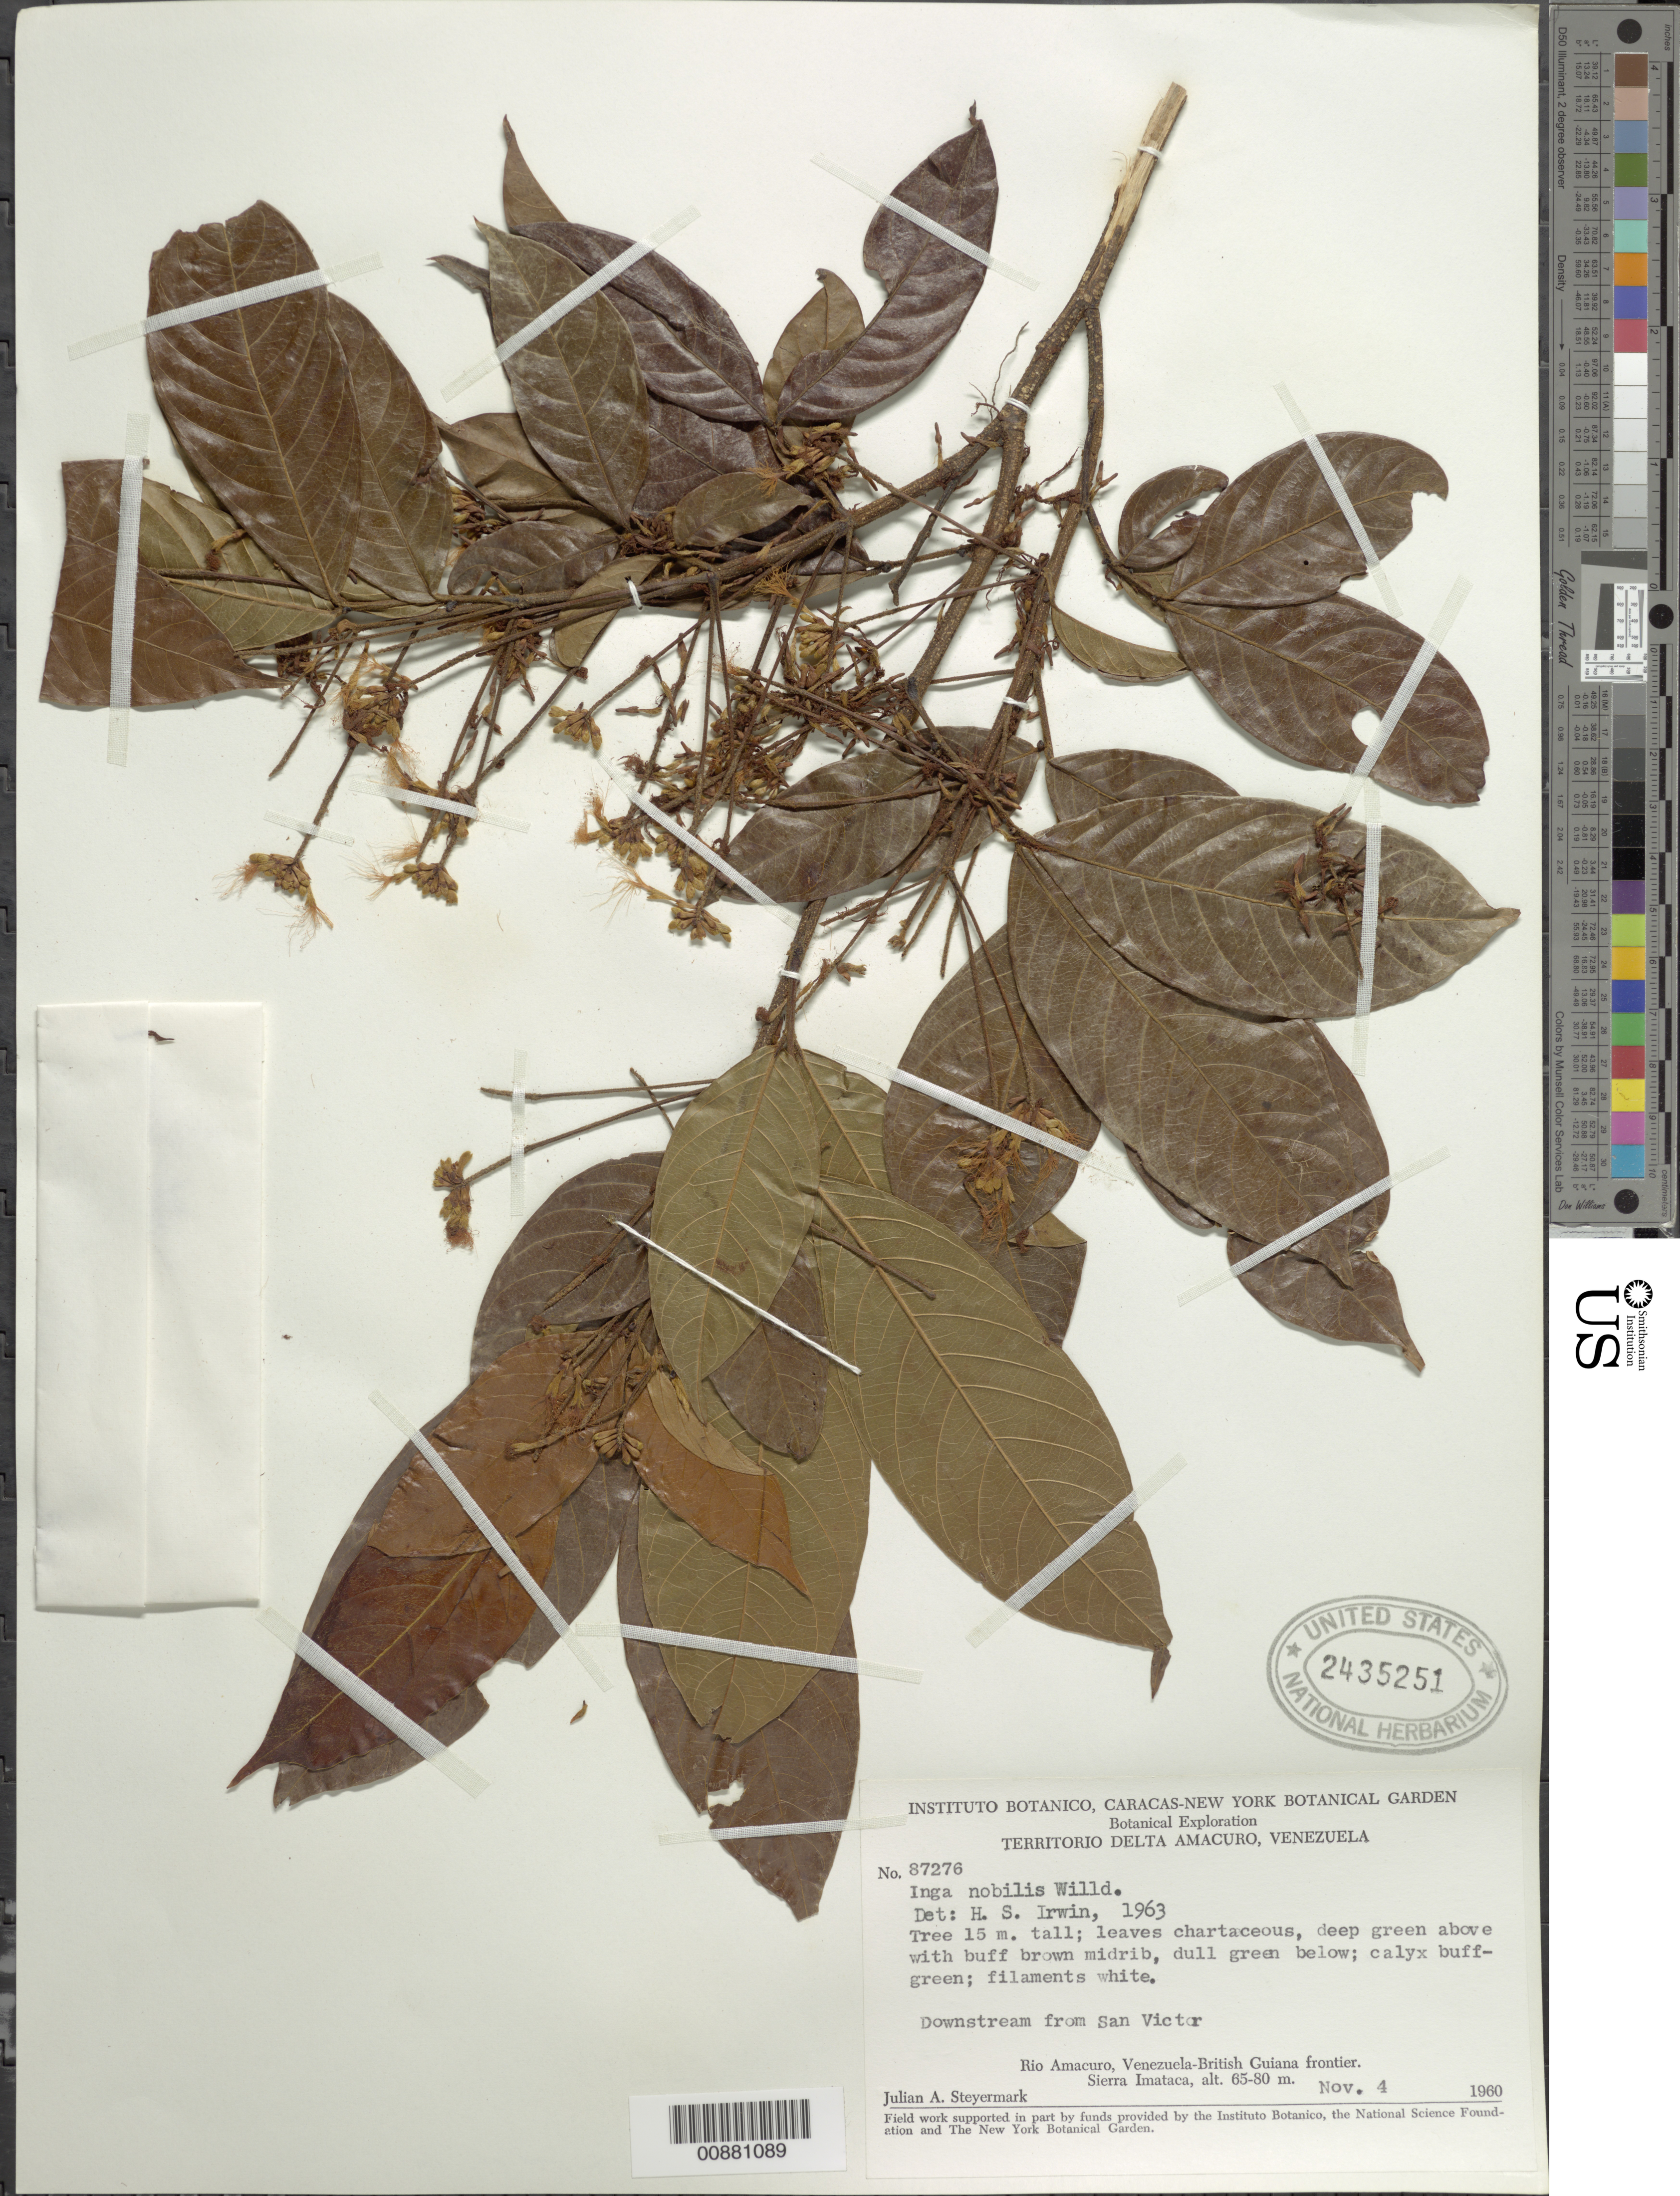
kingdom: Plantae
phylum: Tracheophyta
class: Magnoliopsida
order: Fabales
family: Fabaceae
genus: Inga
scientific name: Inga nobilis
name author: Willd.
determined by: Irwin, Howard S.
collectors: J. Steyermark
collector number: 87276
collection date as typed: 4-Nov-60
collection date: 1960-11-04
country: Venezuela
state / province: Delta Amacuro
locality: Río Amacuro, Venezuela-British Guiana frontier, Sierra Imataca, downstream from San Victor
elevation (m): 65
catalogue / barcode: US 2435251